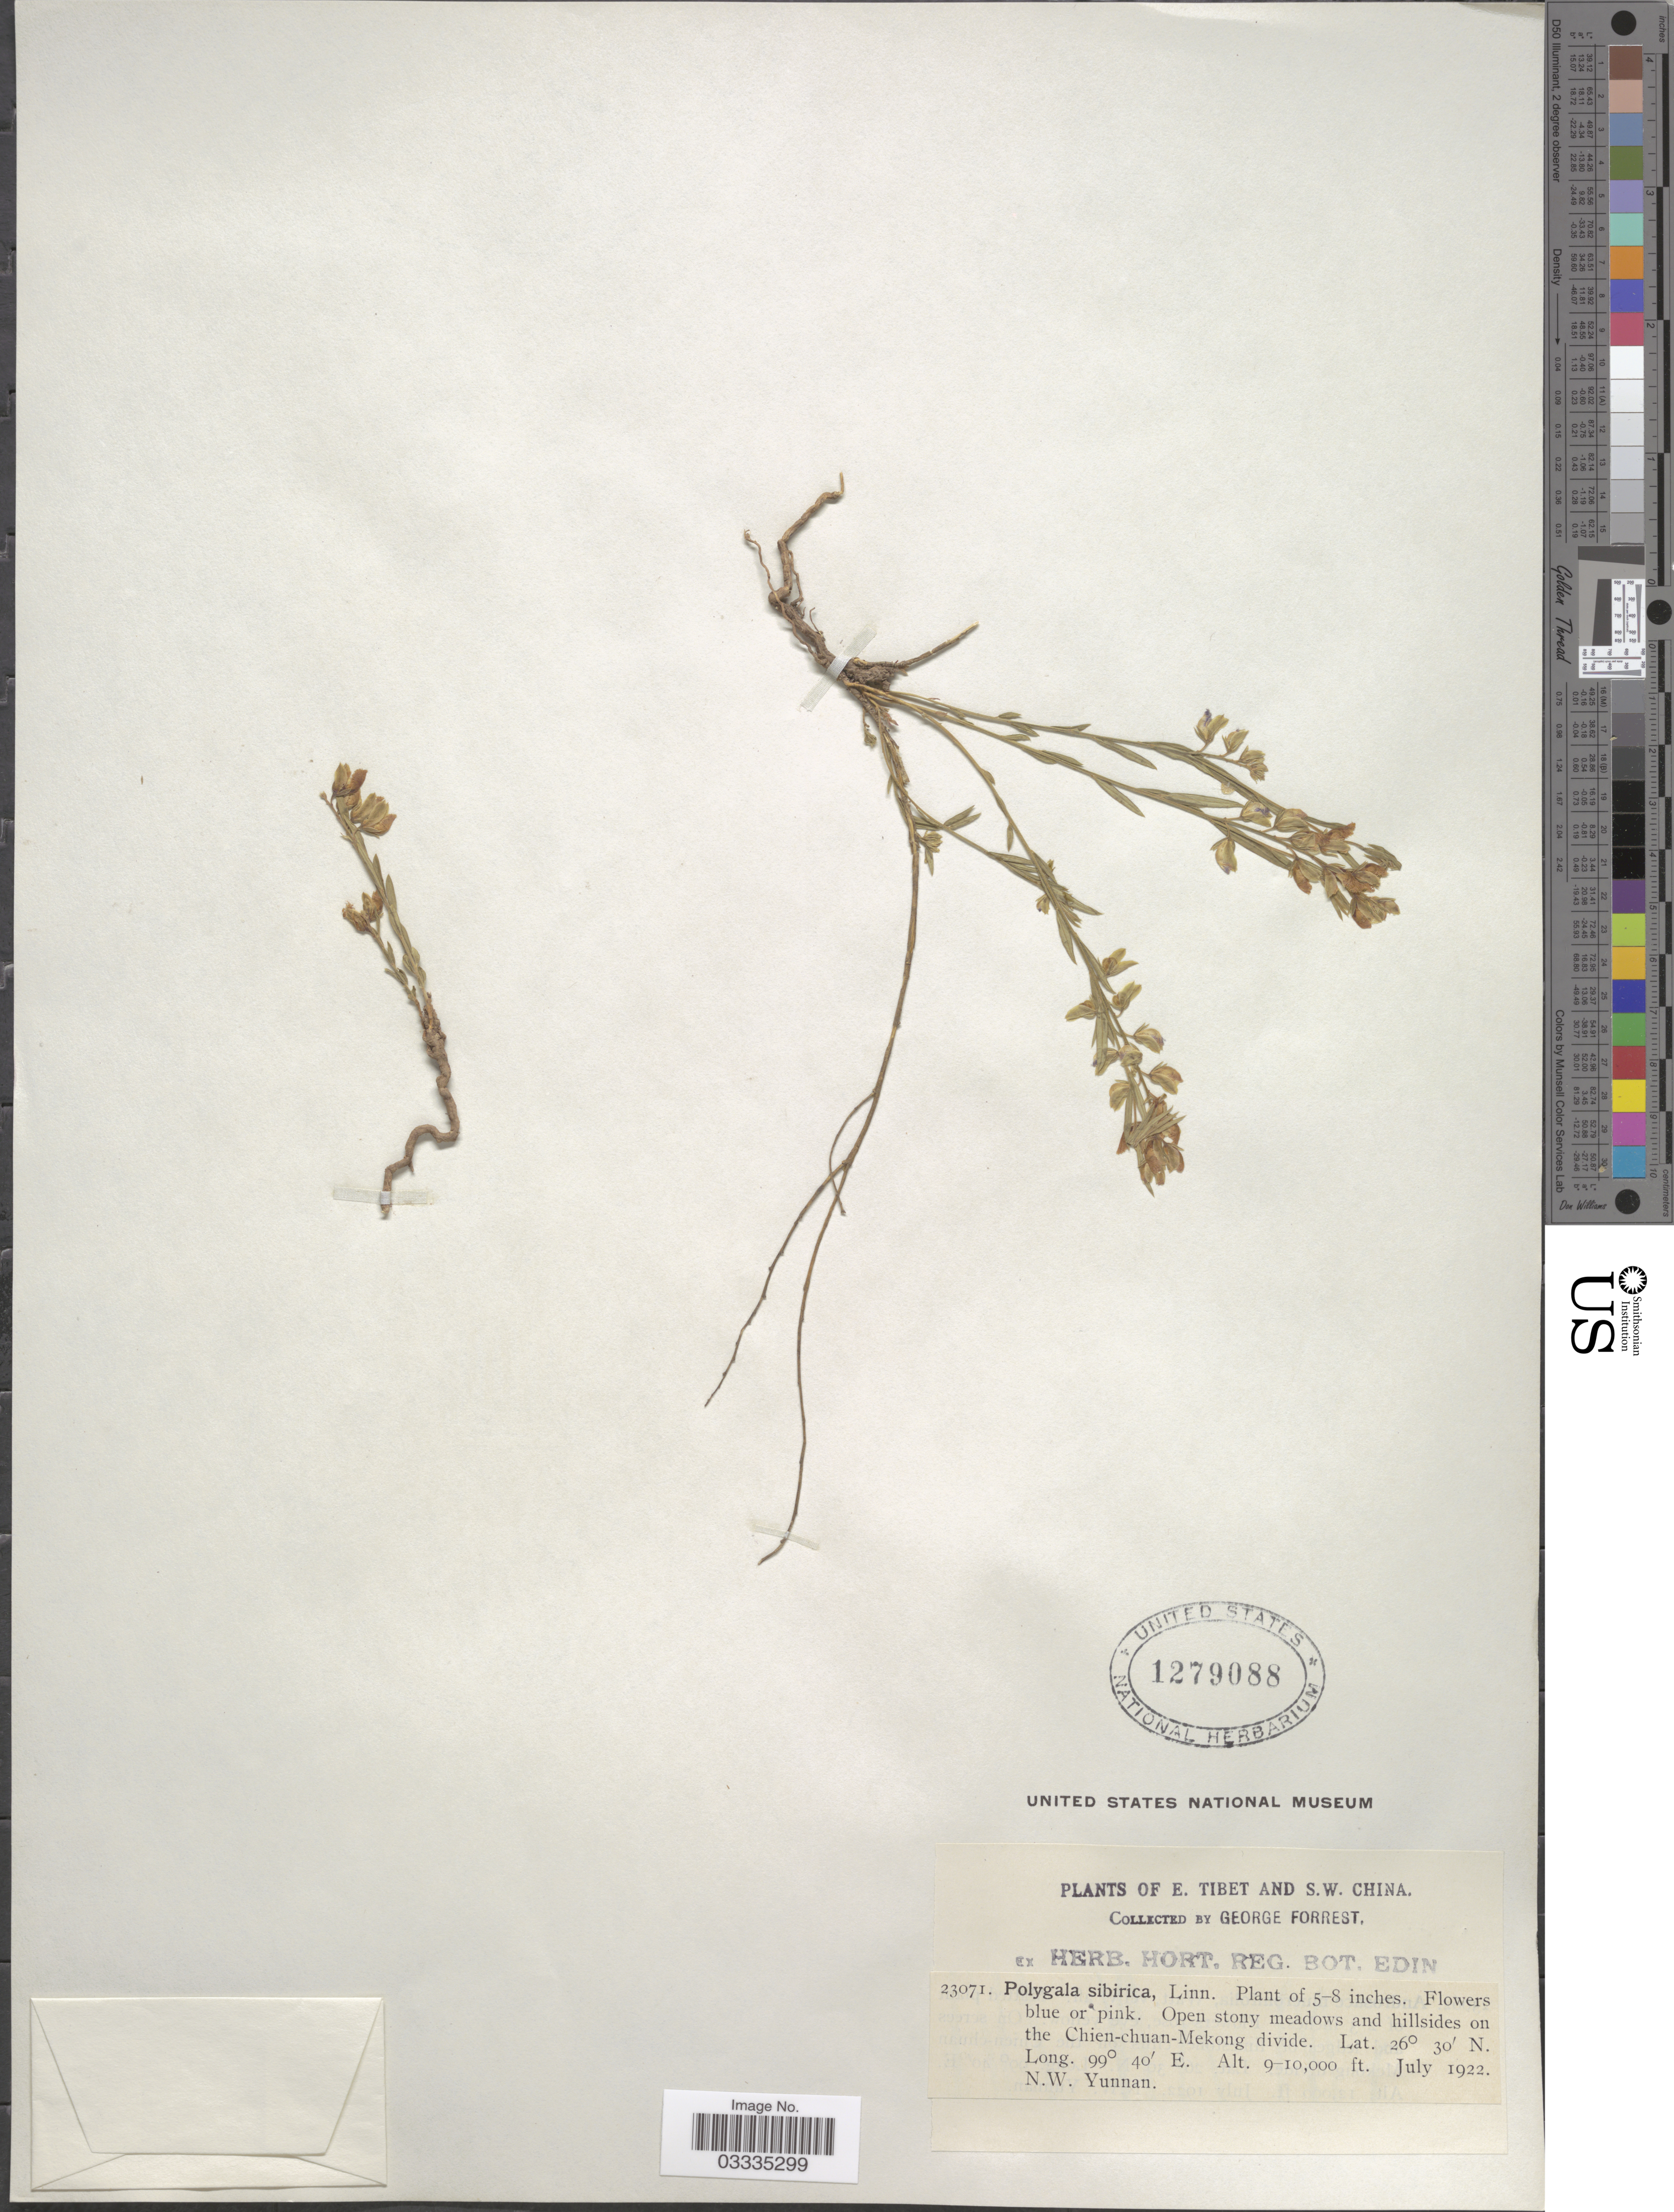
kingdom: Plantae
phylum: Tracheophyta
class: Magnoliopsida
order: Fabales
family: Polygalaceae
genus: Polygala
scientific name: Polygala sibirica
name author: L.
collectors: G. Forrest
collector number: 23071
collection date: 1922-07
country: China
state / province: Yunnan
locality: E. Tibet and S.W. China. [unsure placement] Open stony meadows and hillsides on the Chien-chuan-Mekong divide. N.W. Yunnan.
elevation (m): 2743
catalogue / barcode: US 1279088